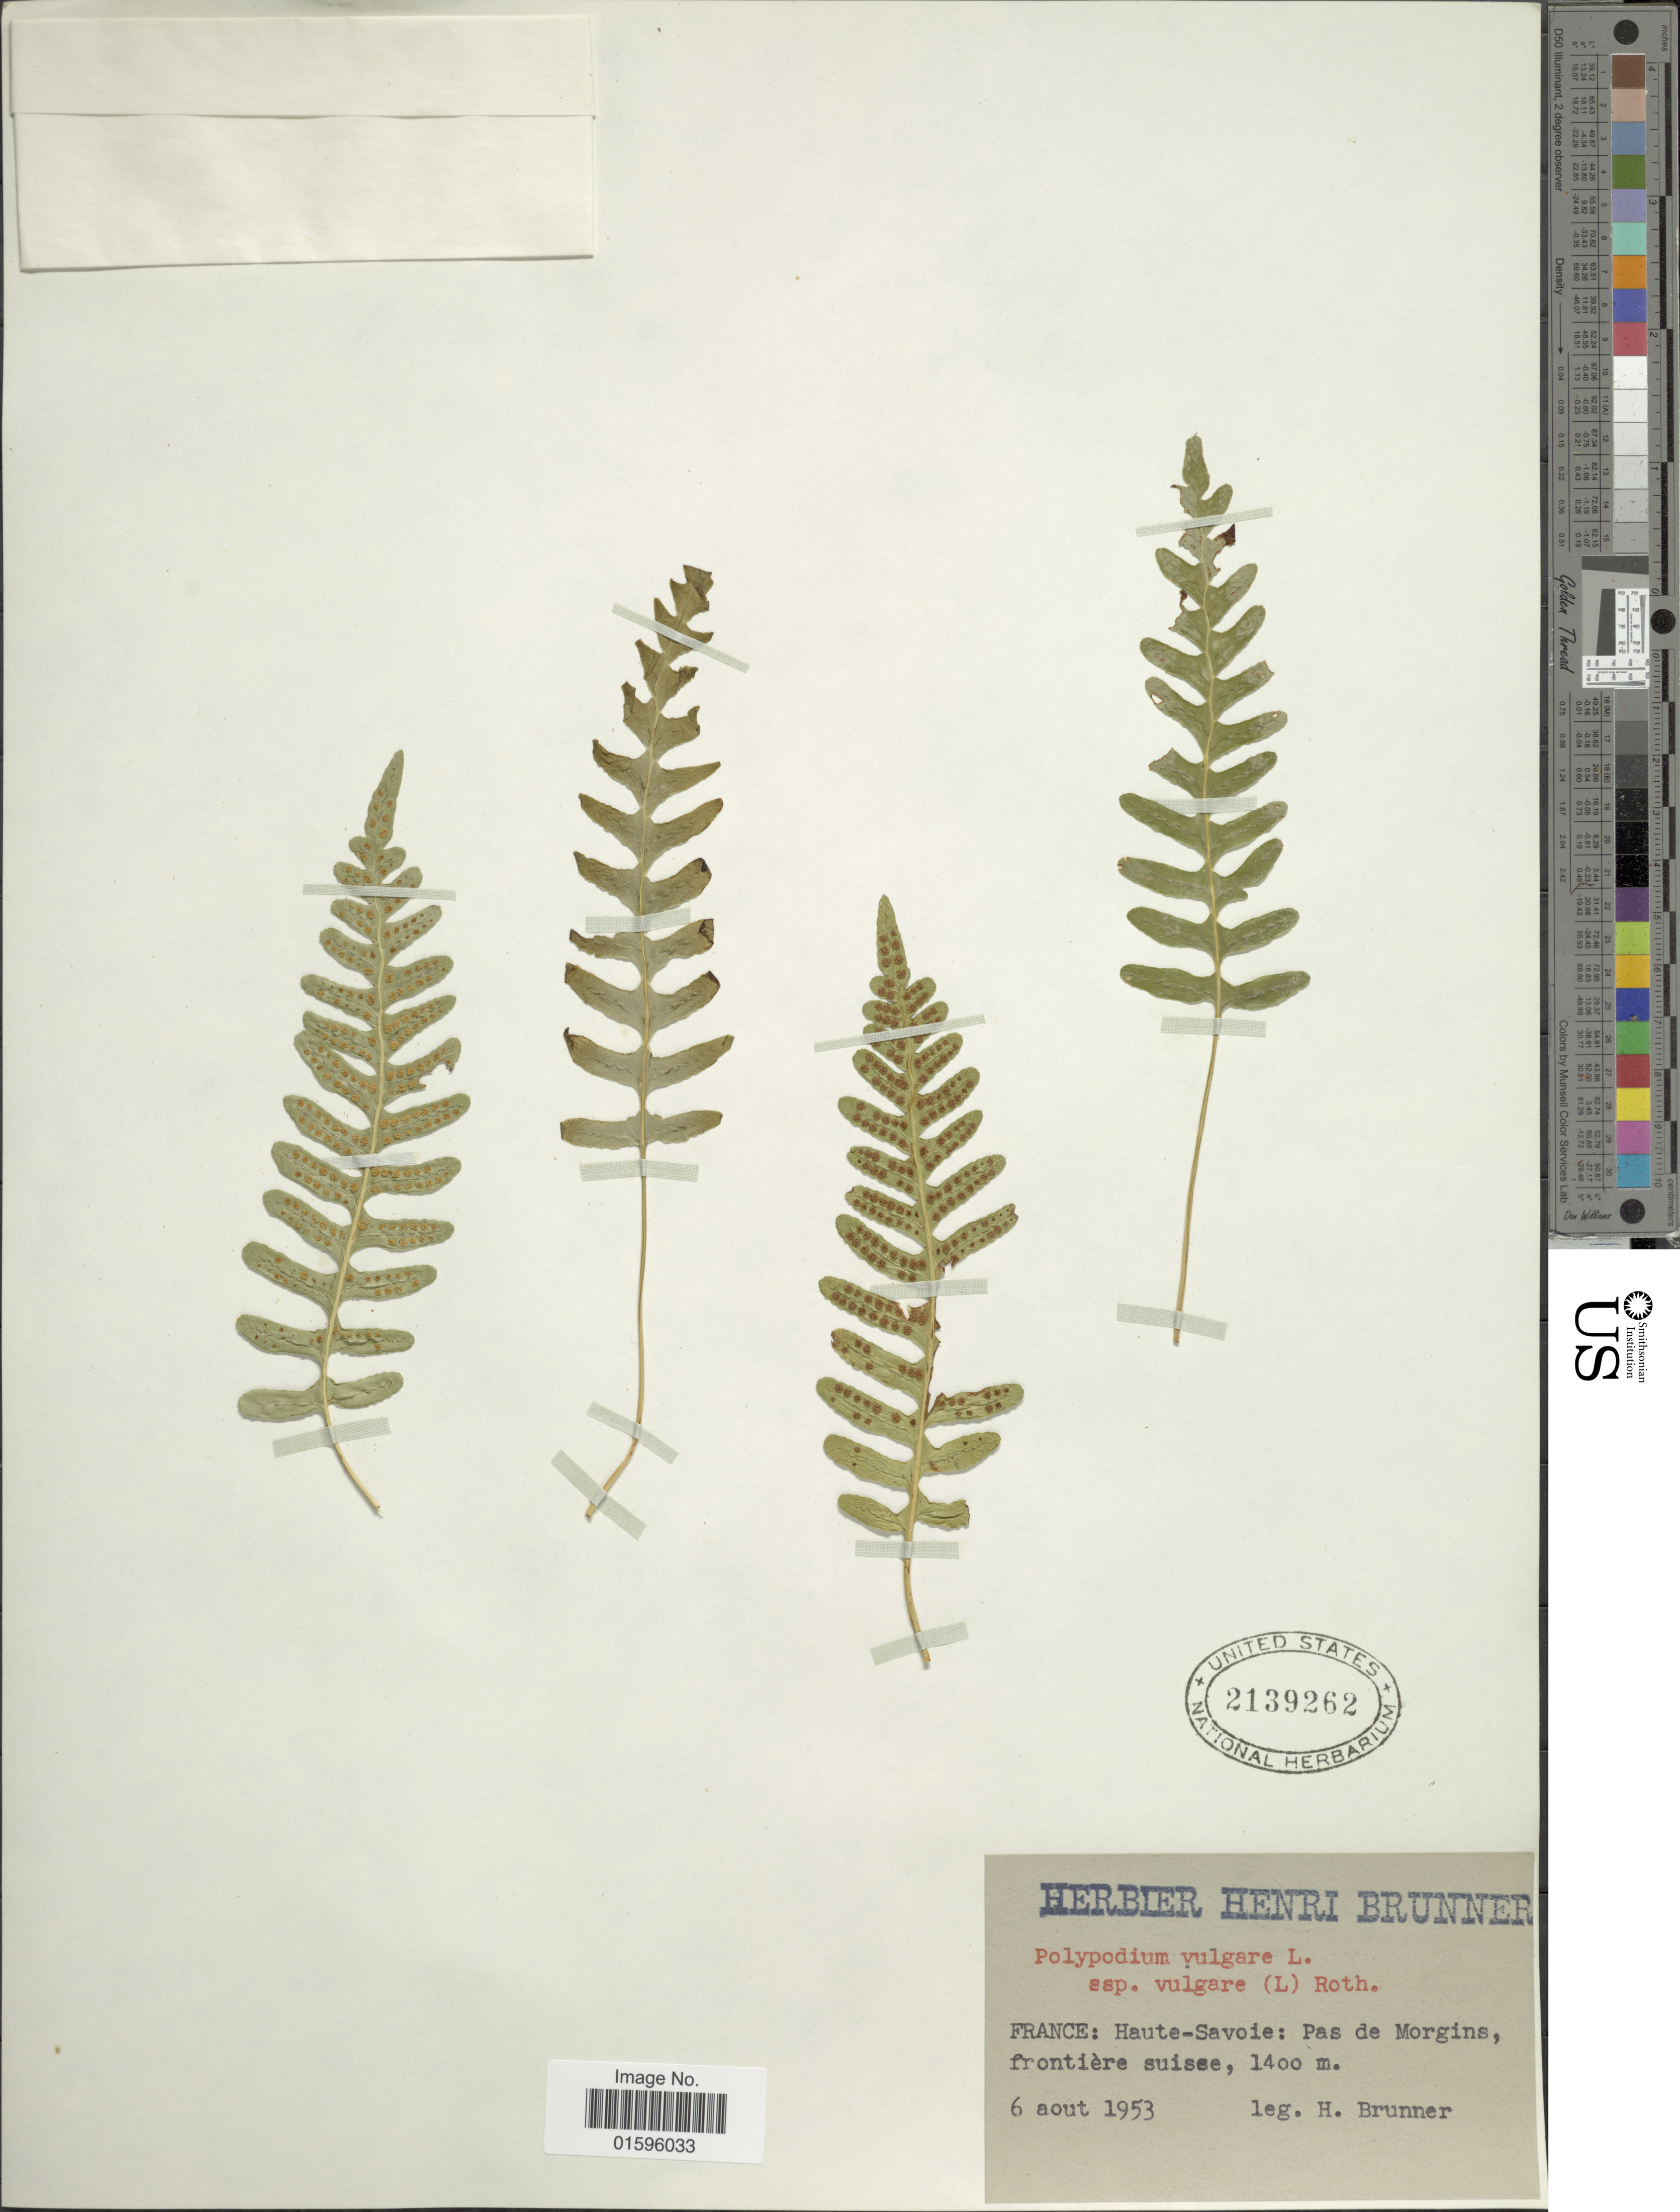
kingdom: Plantae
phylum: Tracheophyta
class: Polypodiopsida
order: Polypodiales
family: Polypodiaceae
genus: Polypodium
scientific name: Polypodium vulgare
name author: L.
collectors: H. Brunner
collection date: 1953-08-06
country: France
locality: France: Haute-Savoie: Pas de Morgins, frontiere suisse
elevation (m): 1400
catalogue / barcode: US 2139262